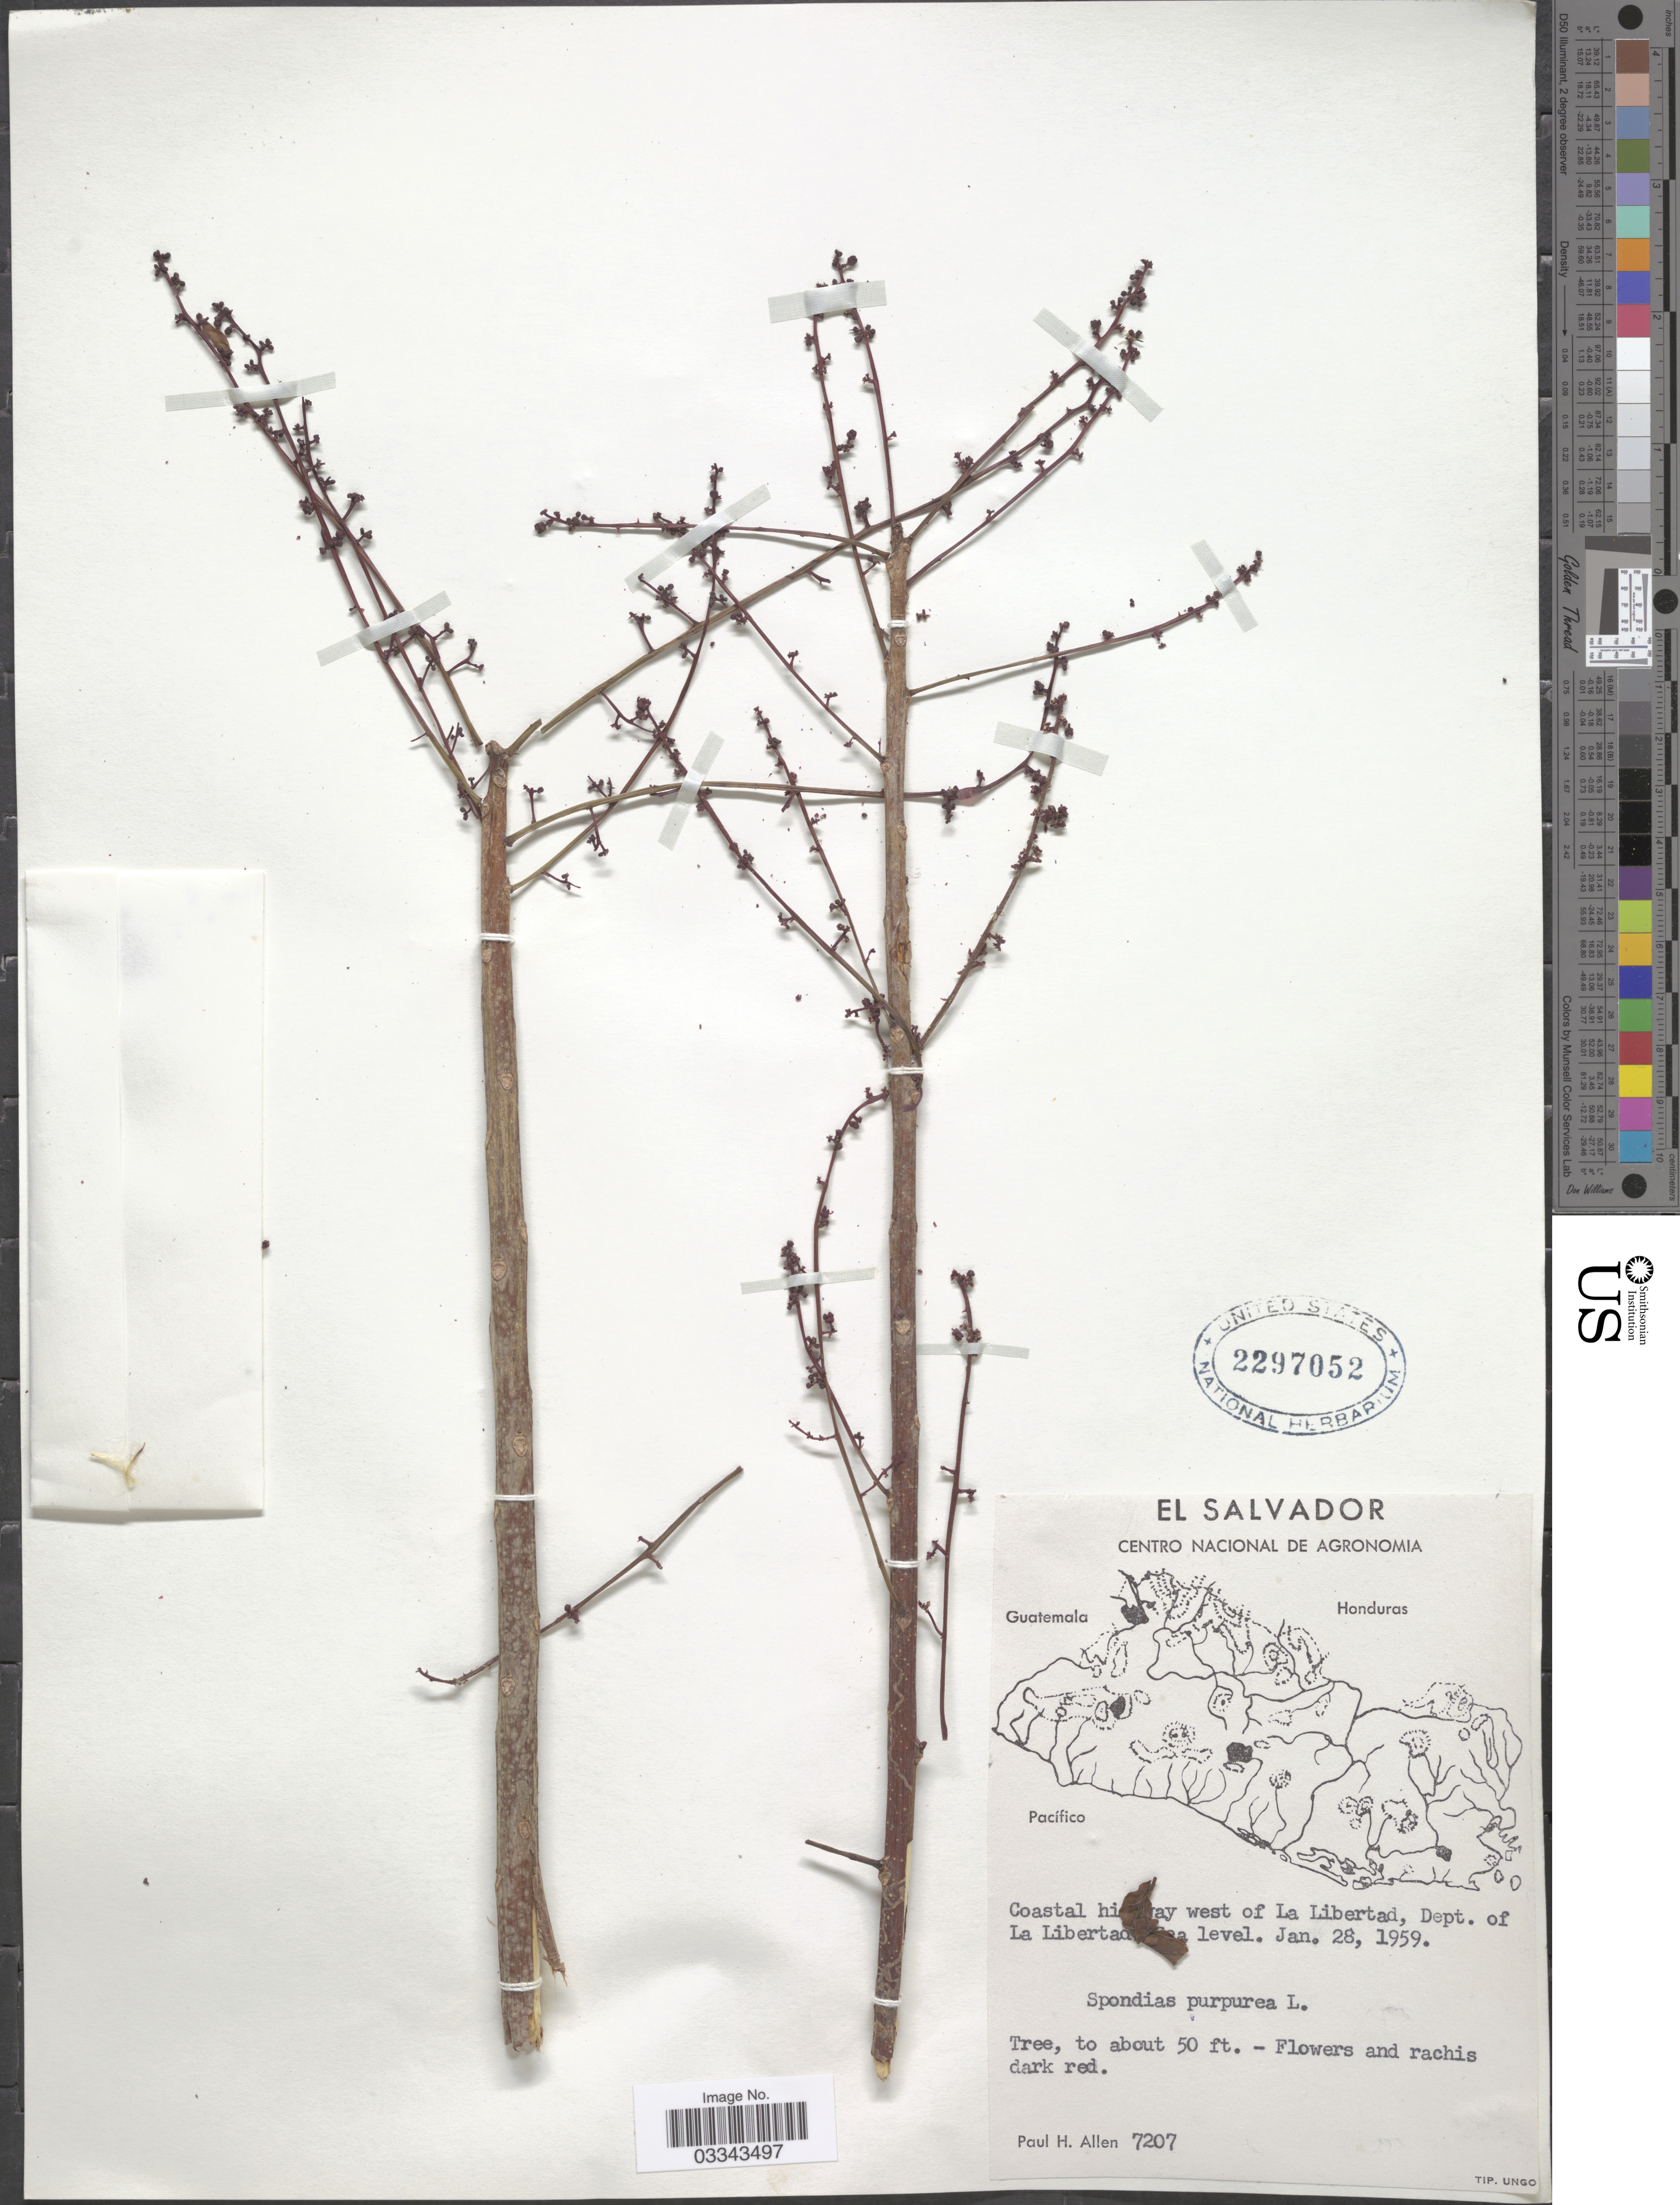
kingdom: Plantae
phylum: Tracheophyta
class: Magnoliopsida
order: Sapindales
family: Anacardiaceae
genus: Spondias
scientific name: Spondias purpurea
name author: L.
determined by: Mitchell, John D.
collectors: P. H. Allen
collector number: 7207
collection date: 1959-01-28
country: El Salvador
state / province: La Libertad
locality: Coastal highway west of La Libertad, Dept. of La Libertad.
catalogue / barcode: US 2297052